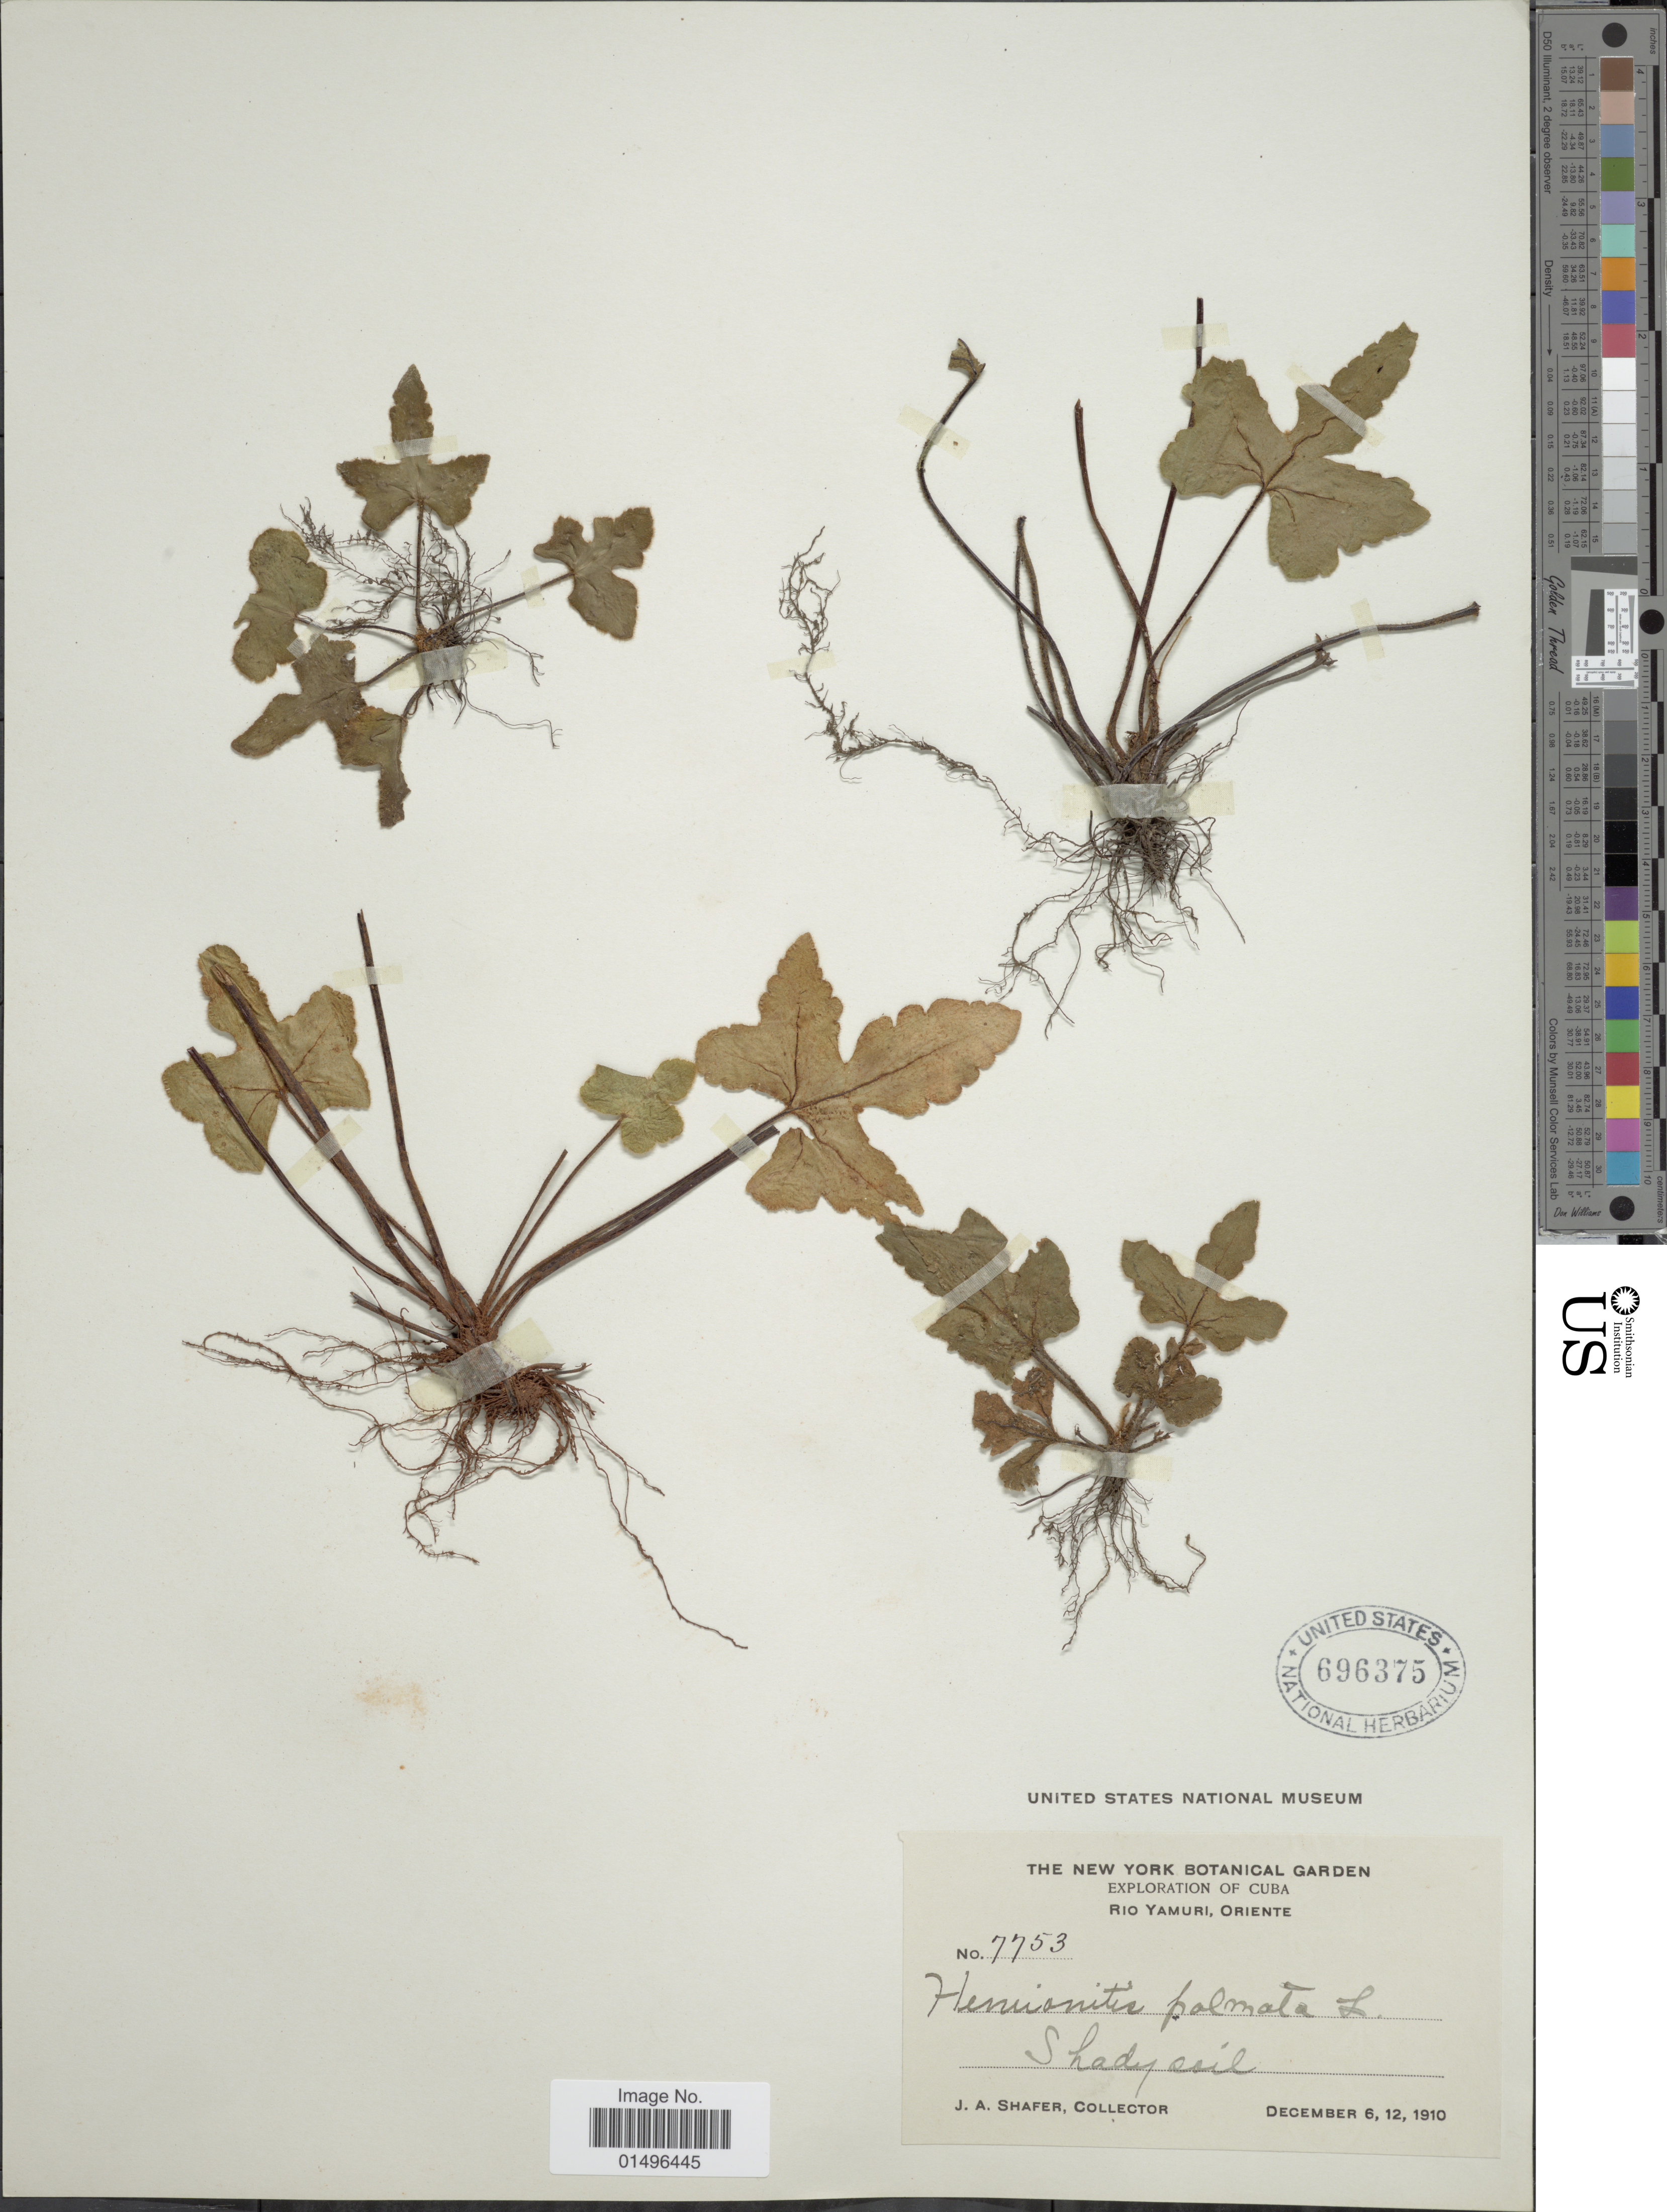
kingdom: Plantae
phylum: Tracheophyta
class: Polypodiopsida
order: Polypodiales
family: Pteridaceae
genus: Hemionitis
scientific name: Hemionitis palmata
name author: L.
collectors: J. A. Shafer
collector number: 7753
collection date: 1910-12-06/1910-12-12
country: Cuba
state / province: Oriente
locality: Cuba, Rio Yamuri.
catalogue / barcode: US 696375